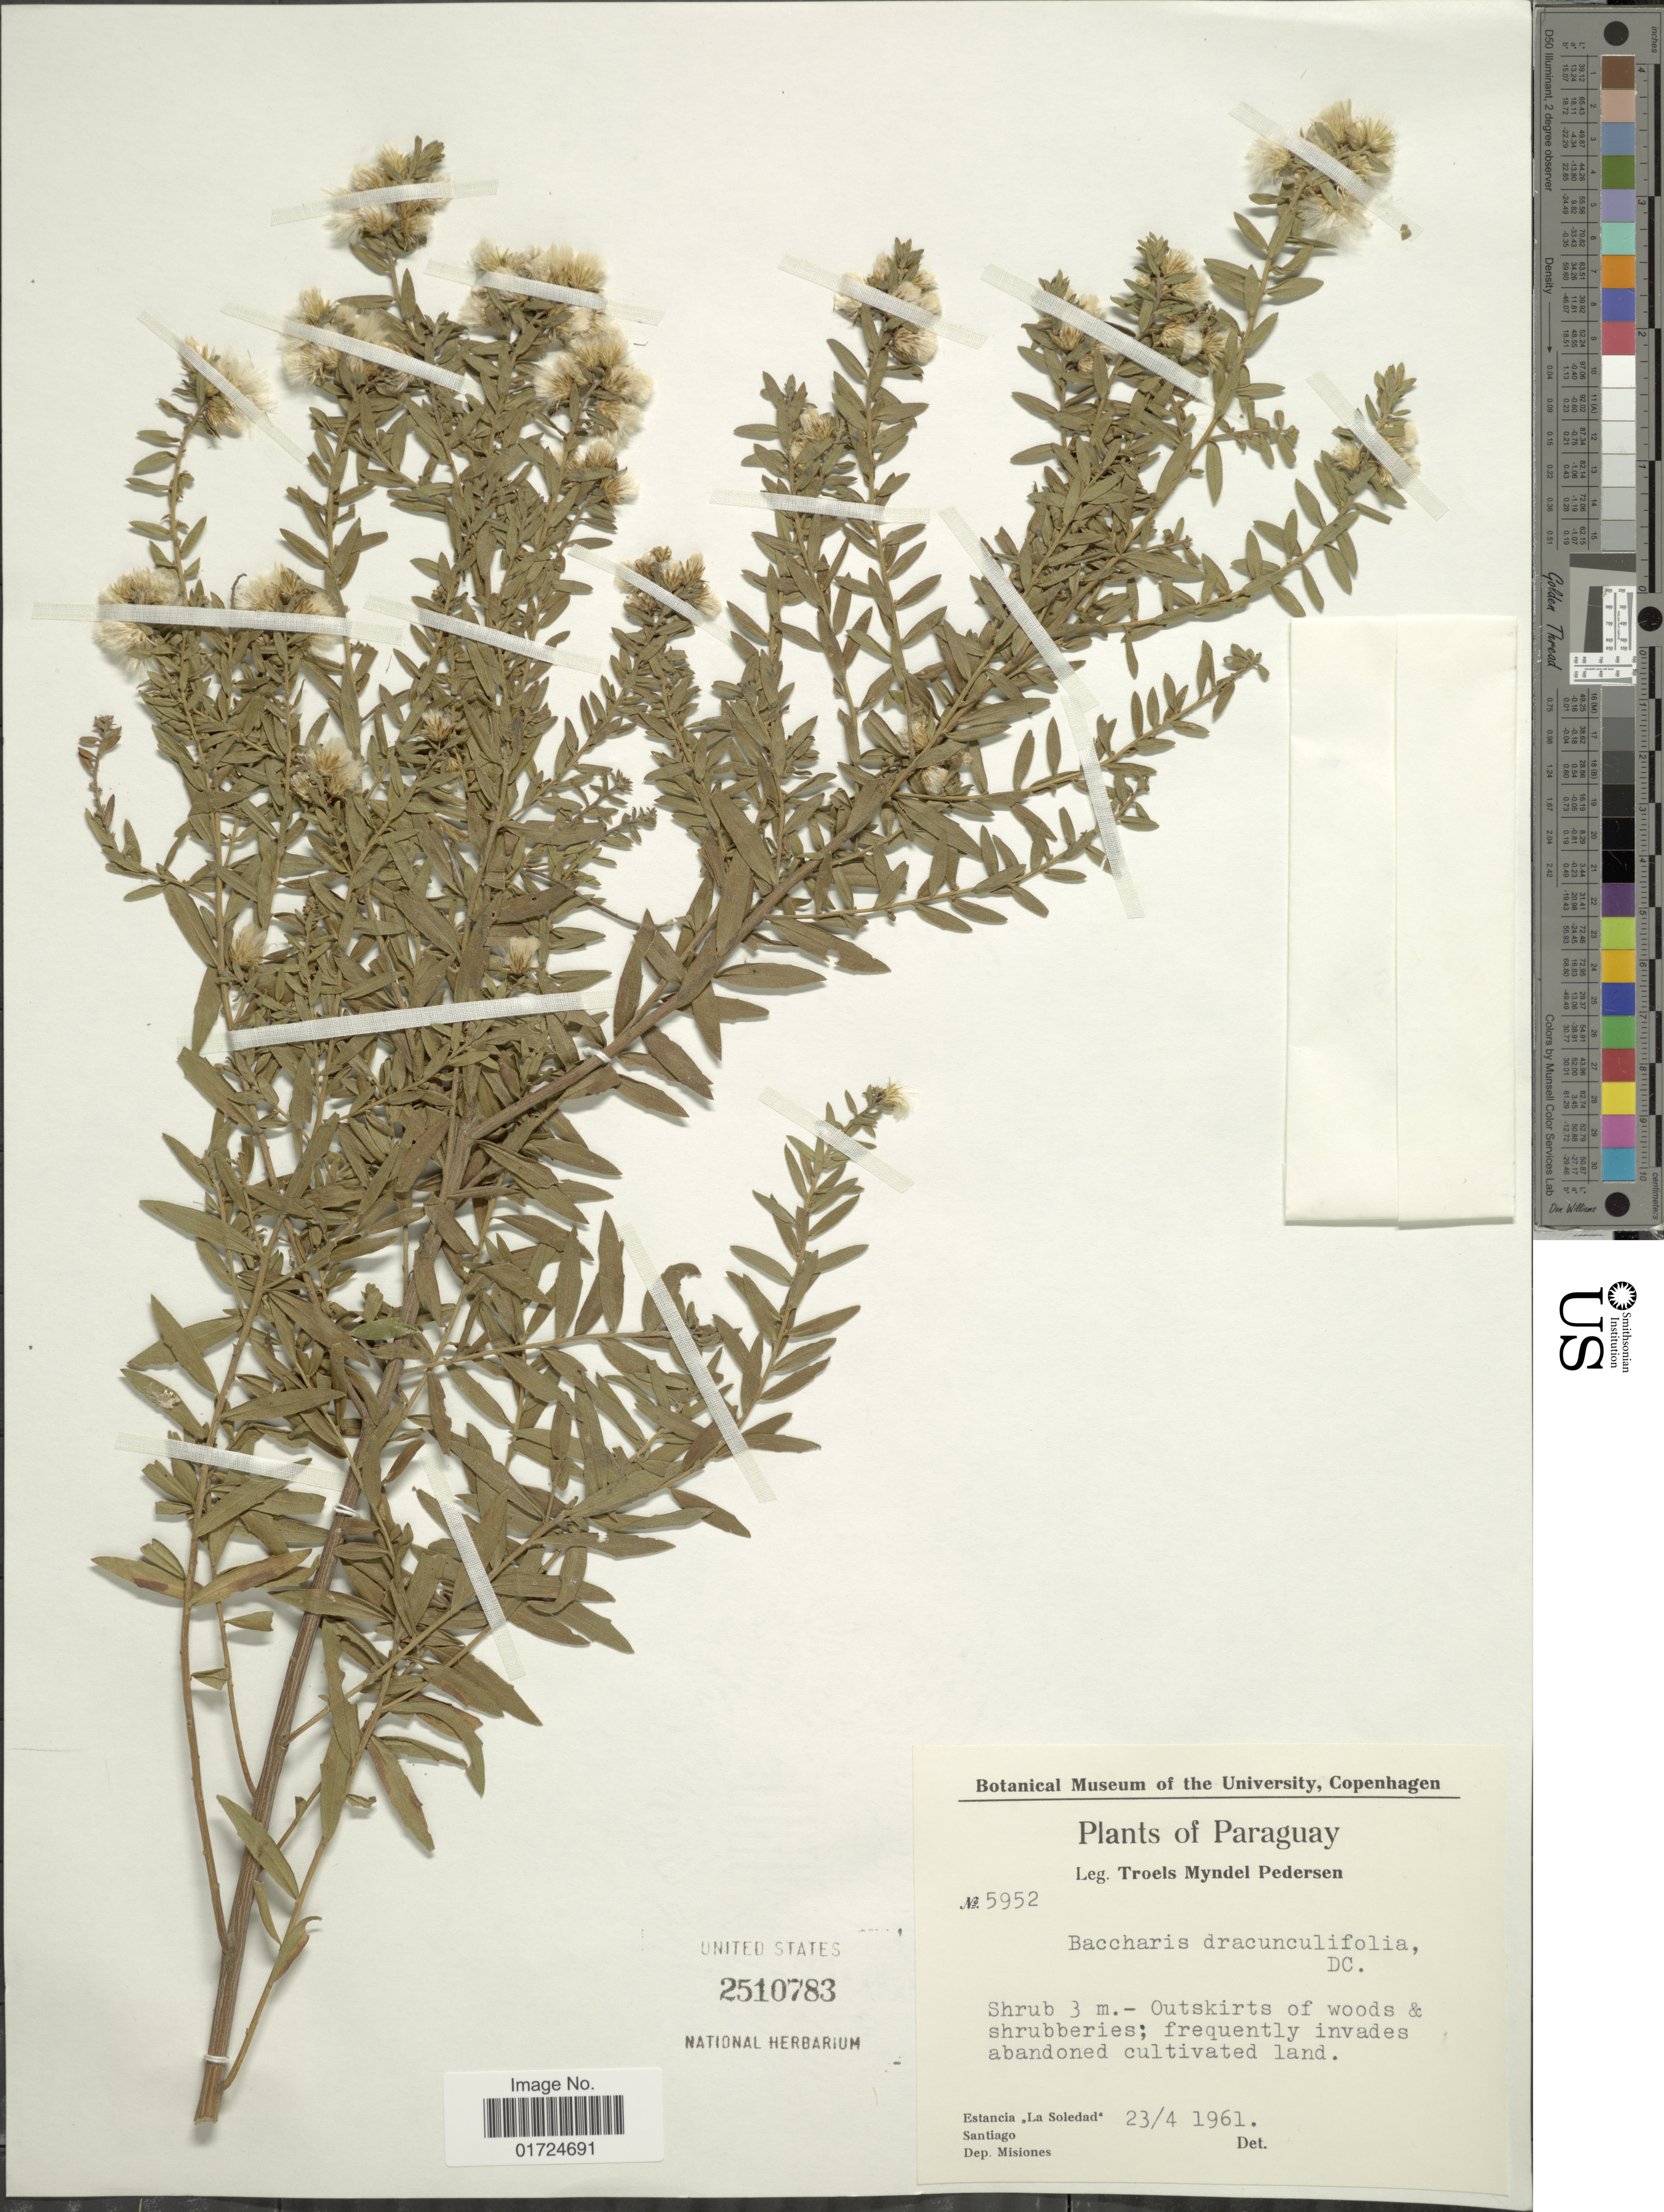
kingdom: Plantae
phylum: Tracheophyta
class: Magnoliopsida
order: Asterales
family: Asteraceae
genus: Baccharis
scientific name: Baccharis dracunculifolia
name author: DC.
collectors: T. Pederson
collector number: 5952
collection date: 1961-04-23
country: Paraguay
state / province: Misiones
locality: Estancia La Soledad. Santiago. Dep. Misiones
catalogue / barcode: US 2510783